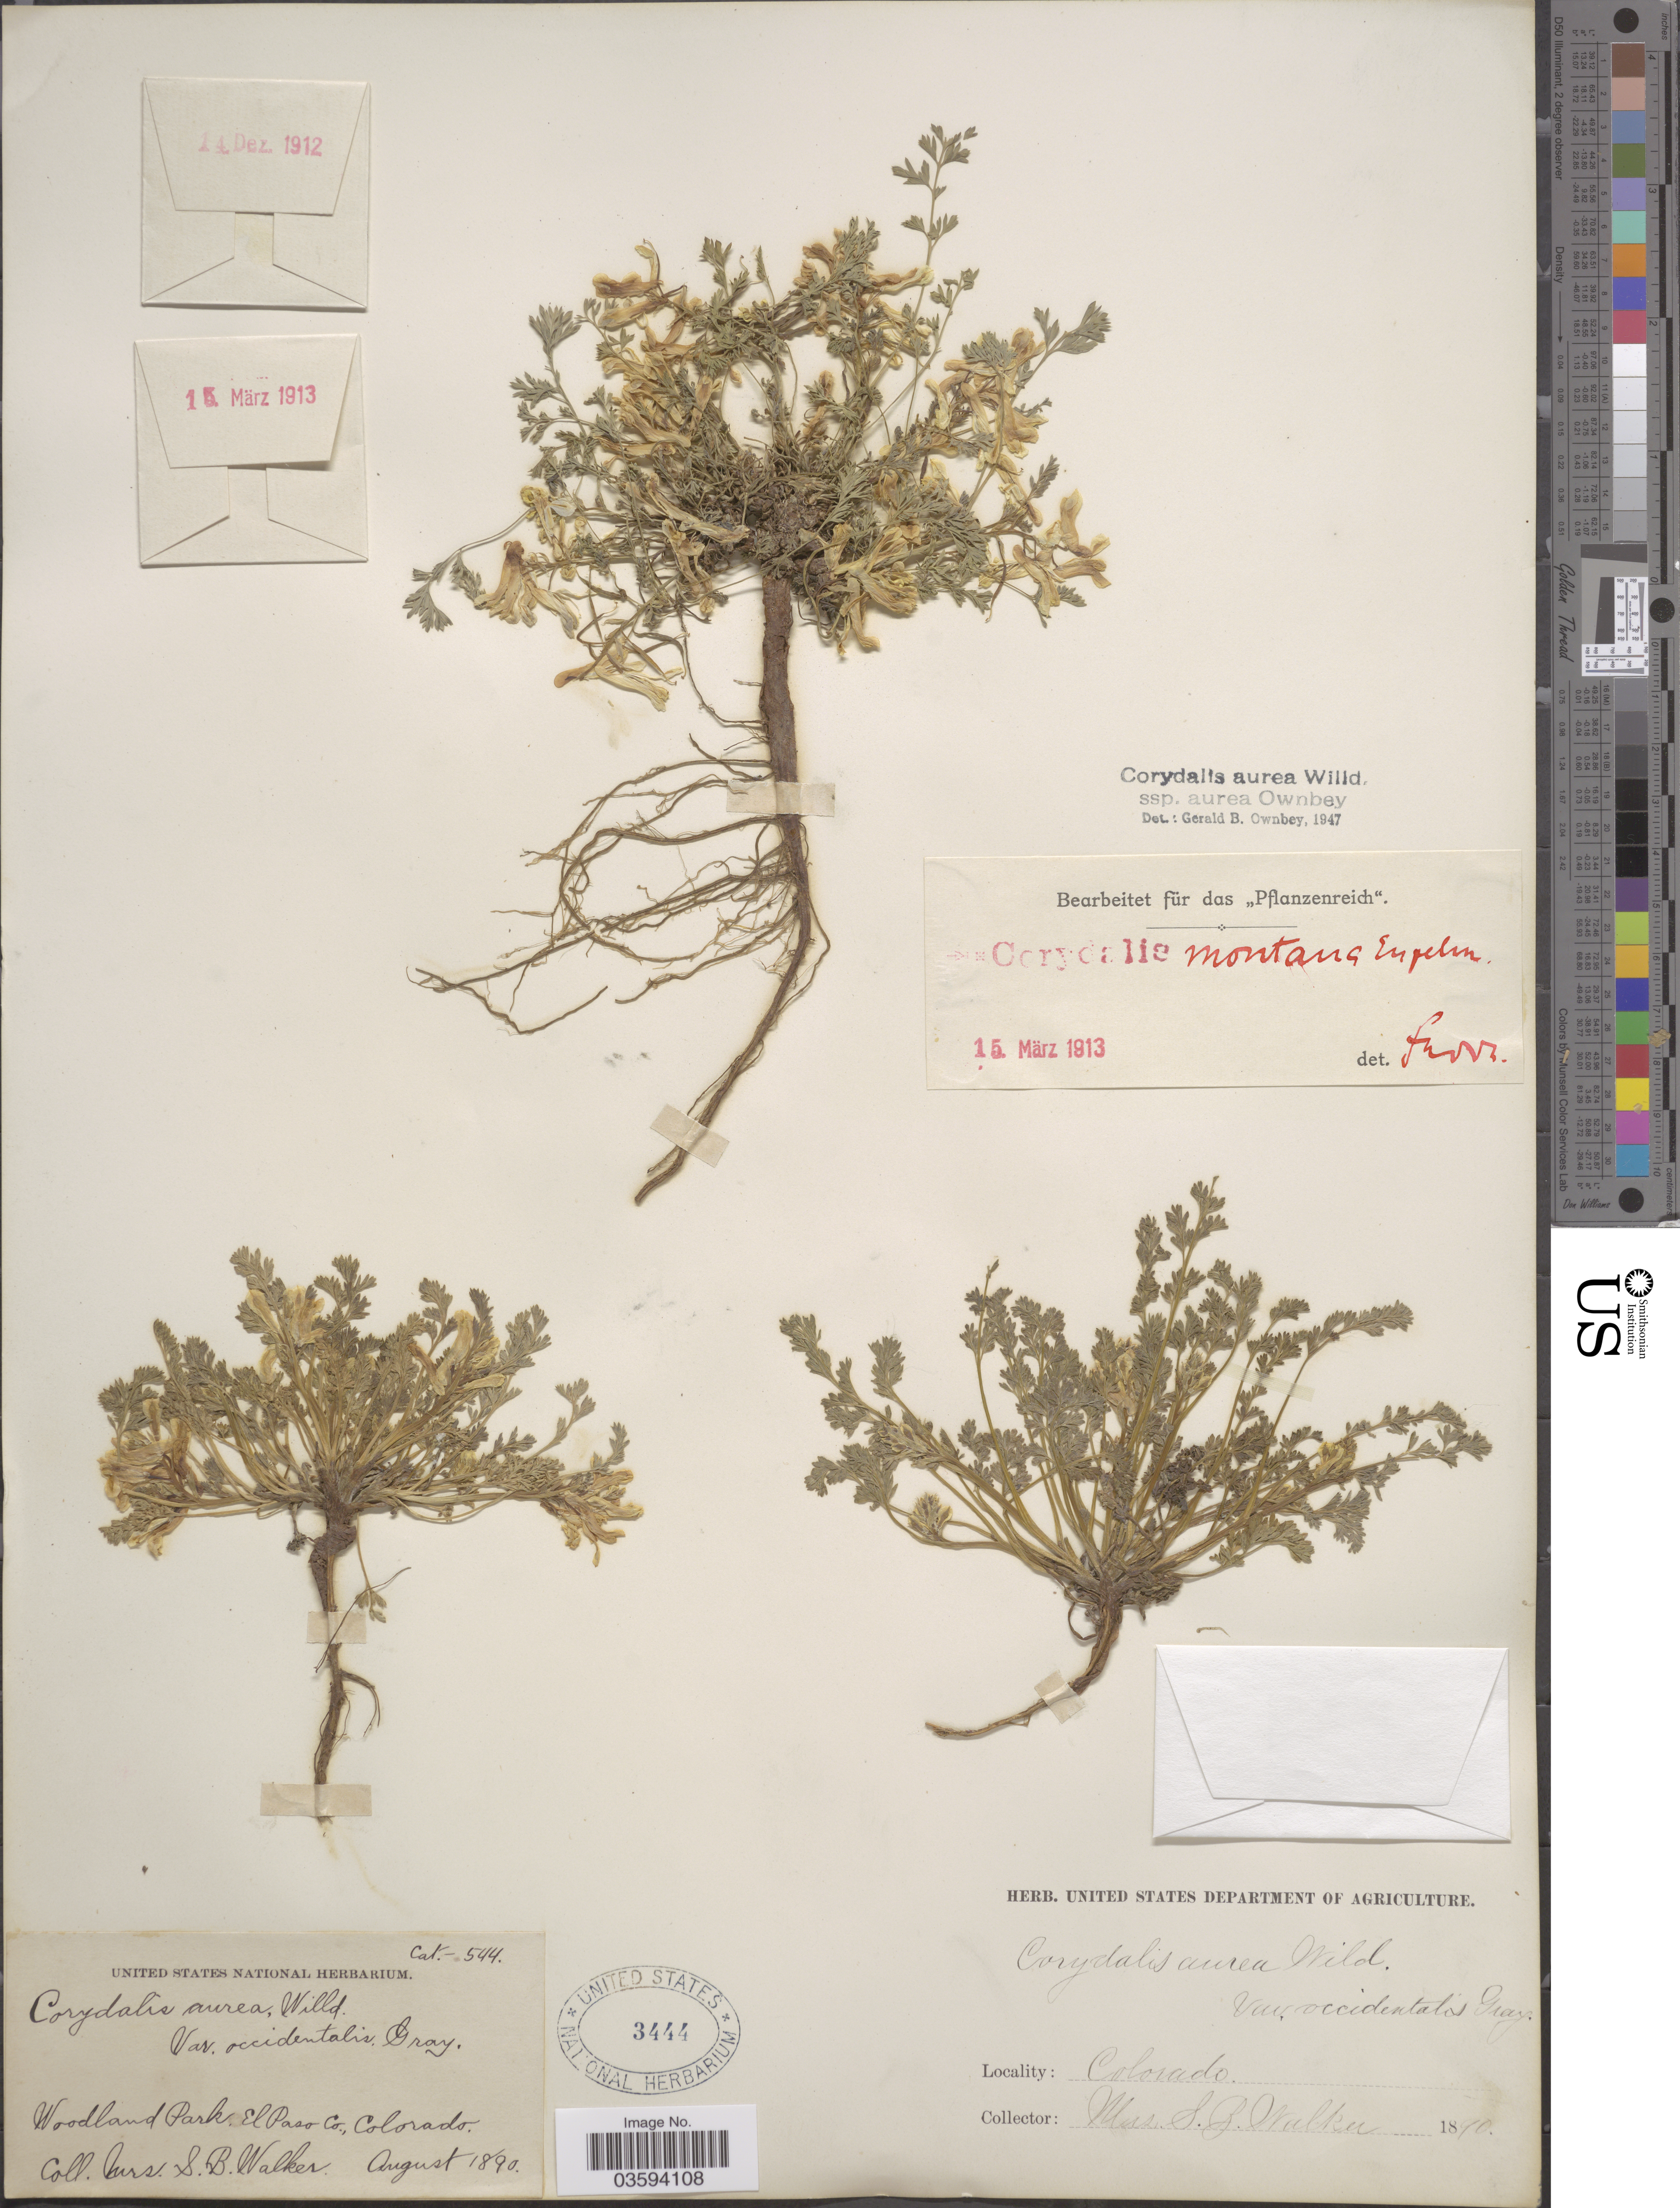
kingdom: Plantae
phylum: Tracheophyta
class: Magnoliopsida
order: Ranunculales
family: Papaveraceae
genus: Corydalis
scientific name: Corydalis aurea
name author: Willd.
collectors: S. Walker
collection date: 1890-08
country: United States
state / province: Colorado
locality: Woodland Park, El Paso Co.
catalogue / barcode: US 3444